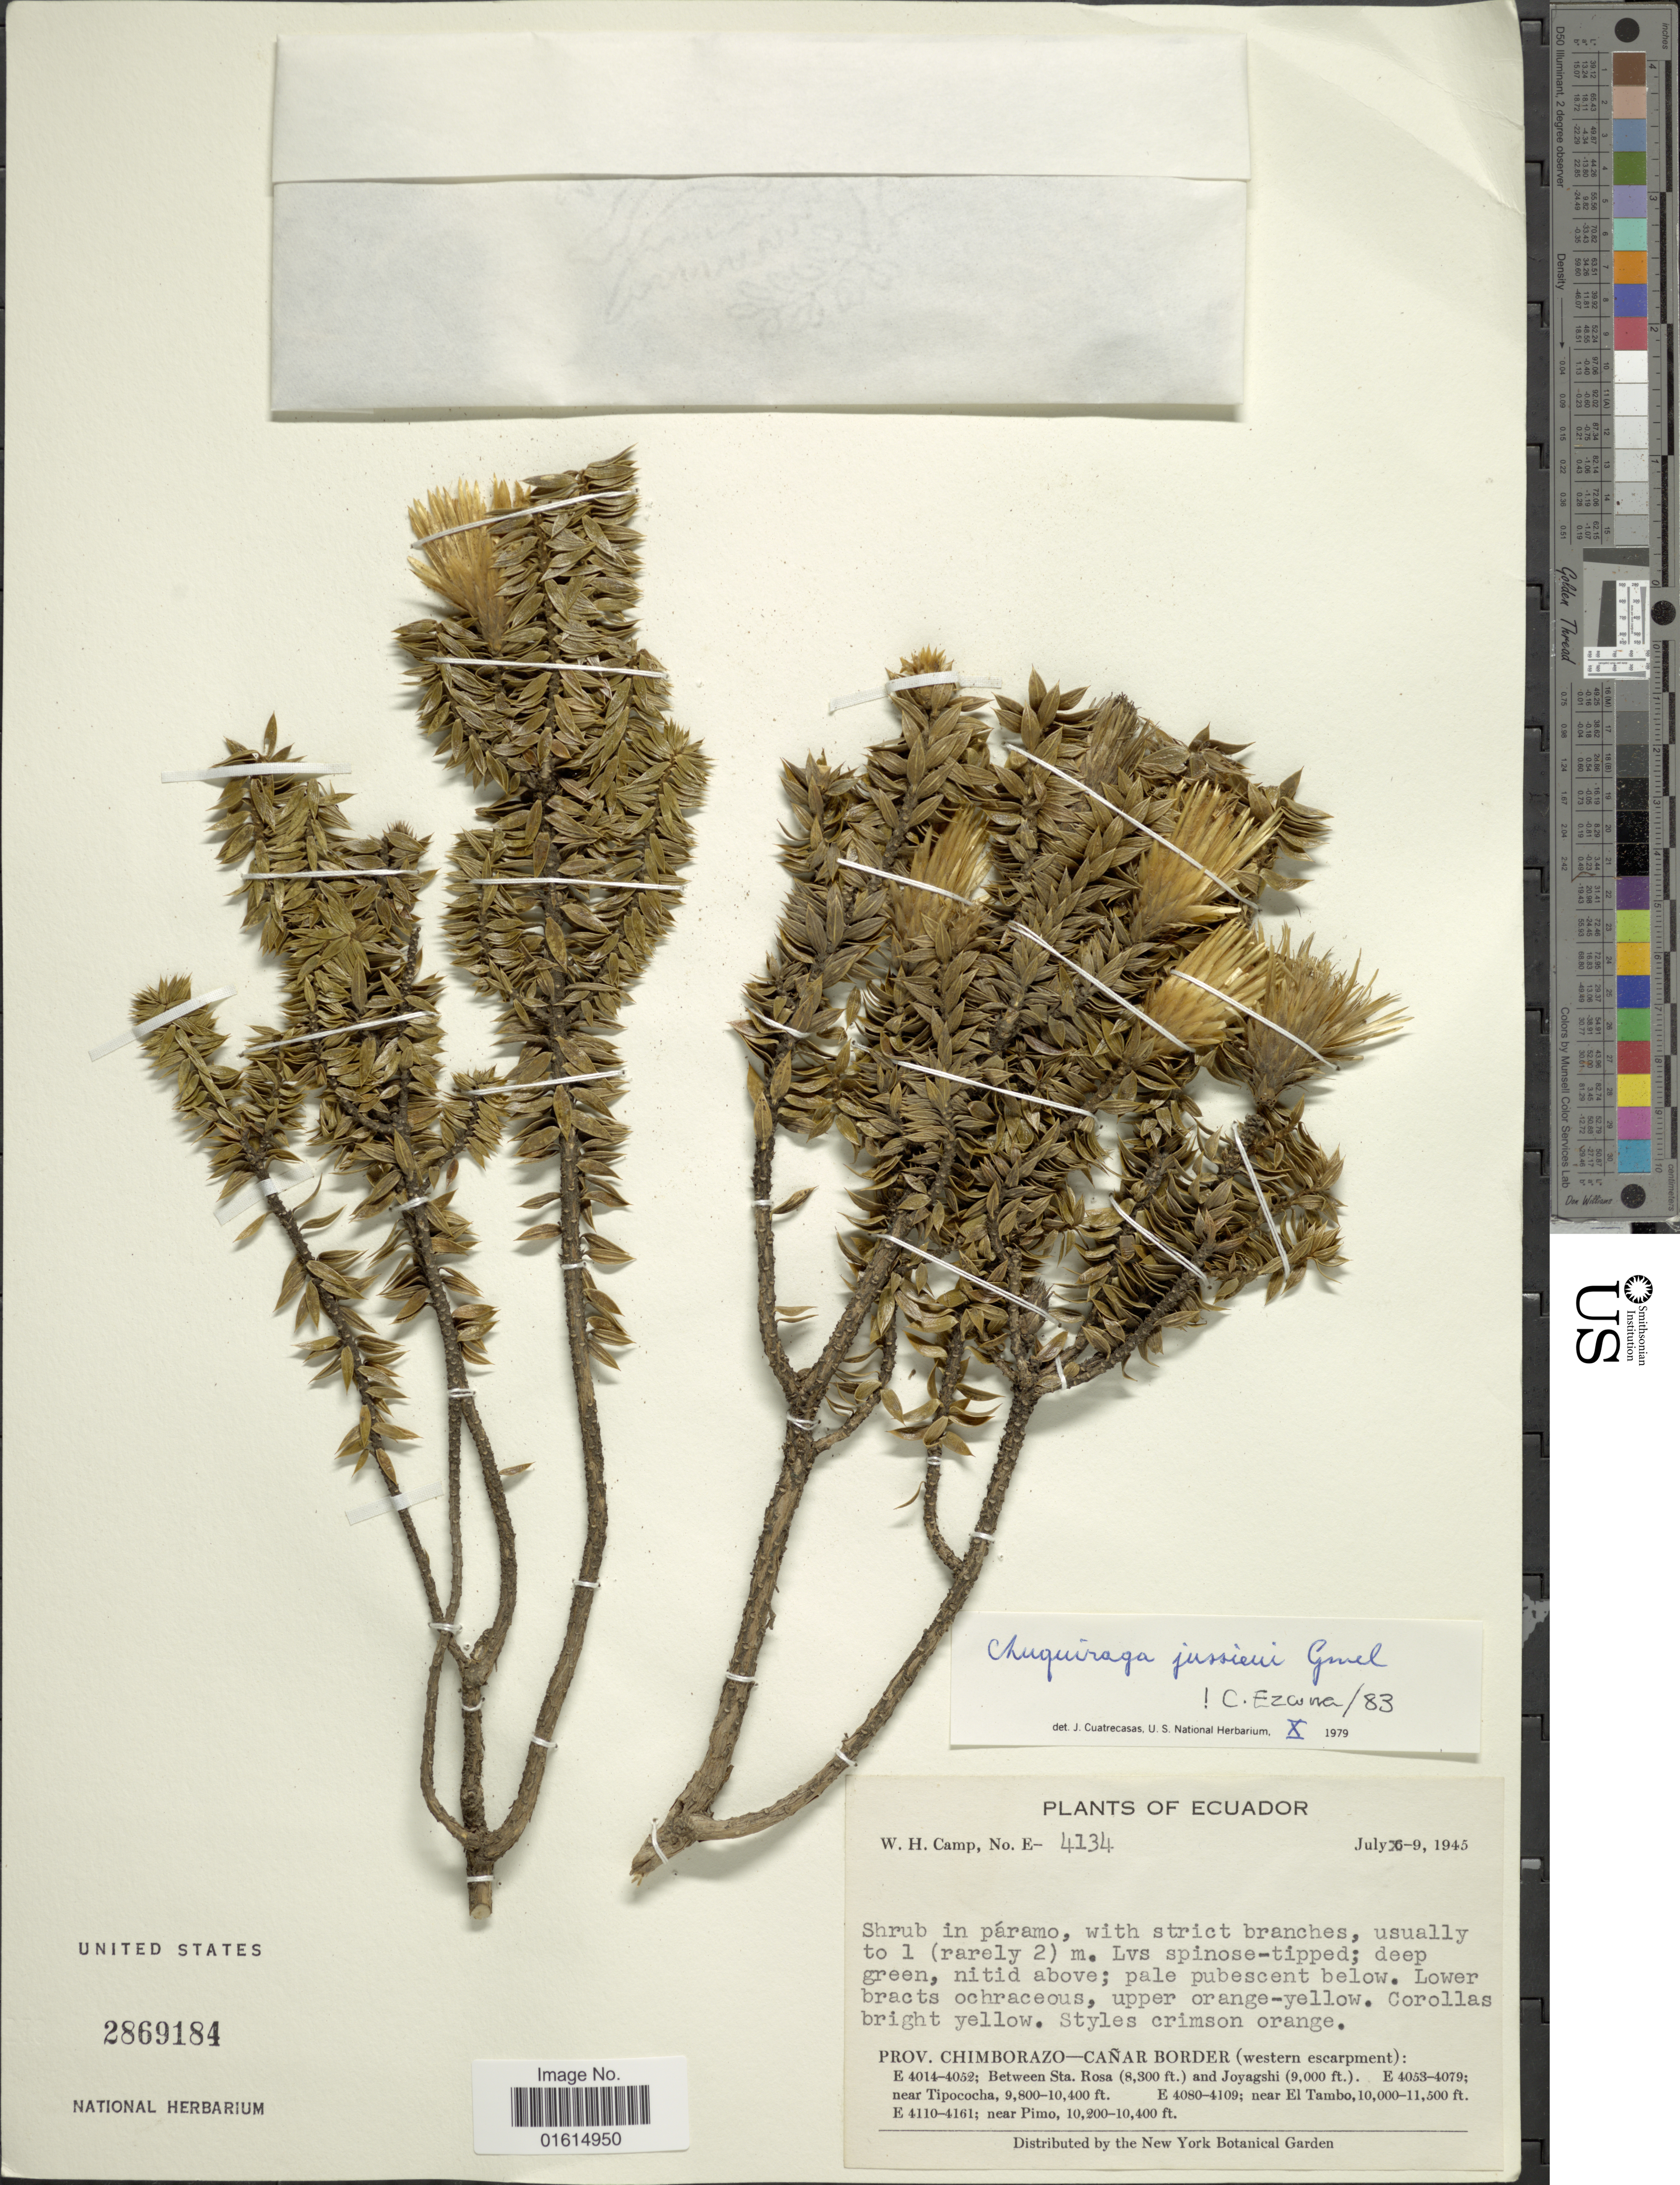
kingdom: Plantae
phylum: Tracheophyta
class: Magnoliopsida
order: Asterales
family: Asteraceae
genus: Chuquiraga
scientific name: Chuquiraga jussieui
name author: J.F. Gmel.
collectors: W. H. Camp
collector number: E-4134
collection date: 1945-07-09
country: Ecuador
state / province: Chimborazo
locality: Prov. Chimborazo-Canar Border (western escarpment), E 4110-4161 near Pimo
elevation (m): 3109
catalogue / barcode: US 2869184